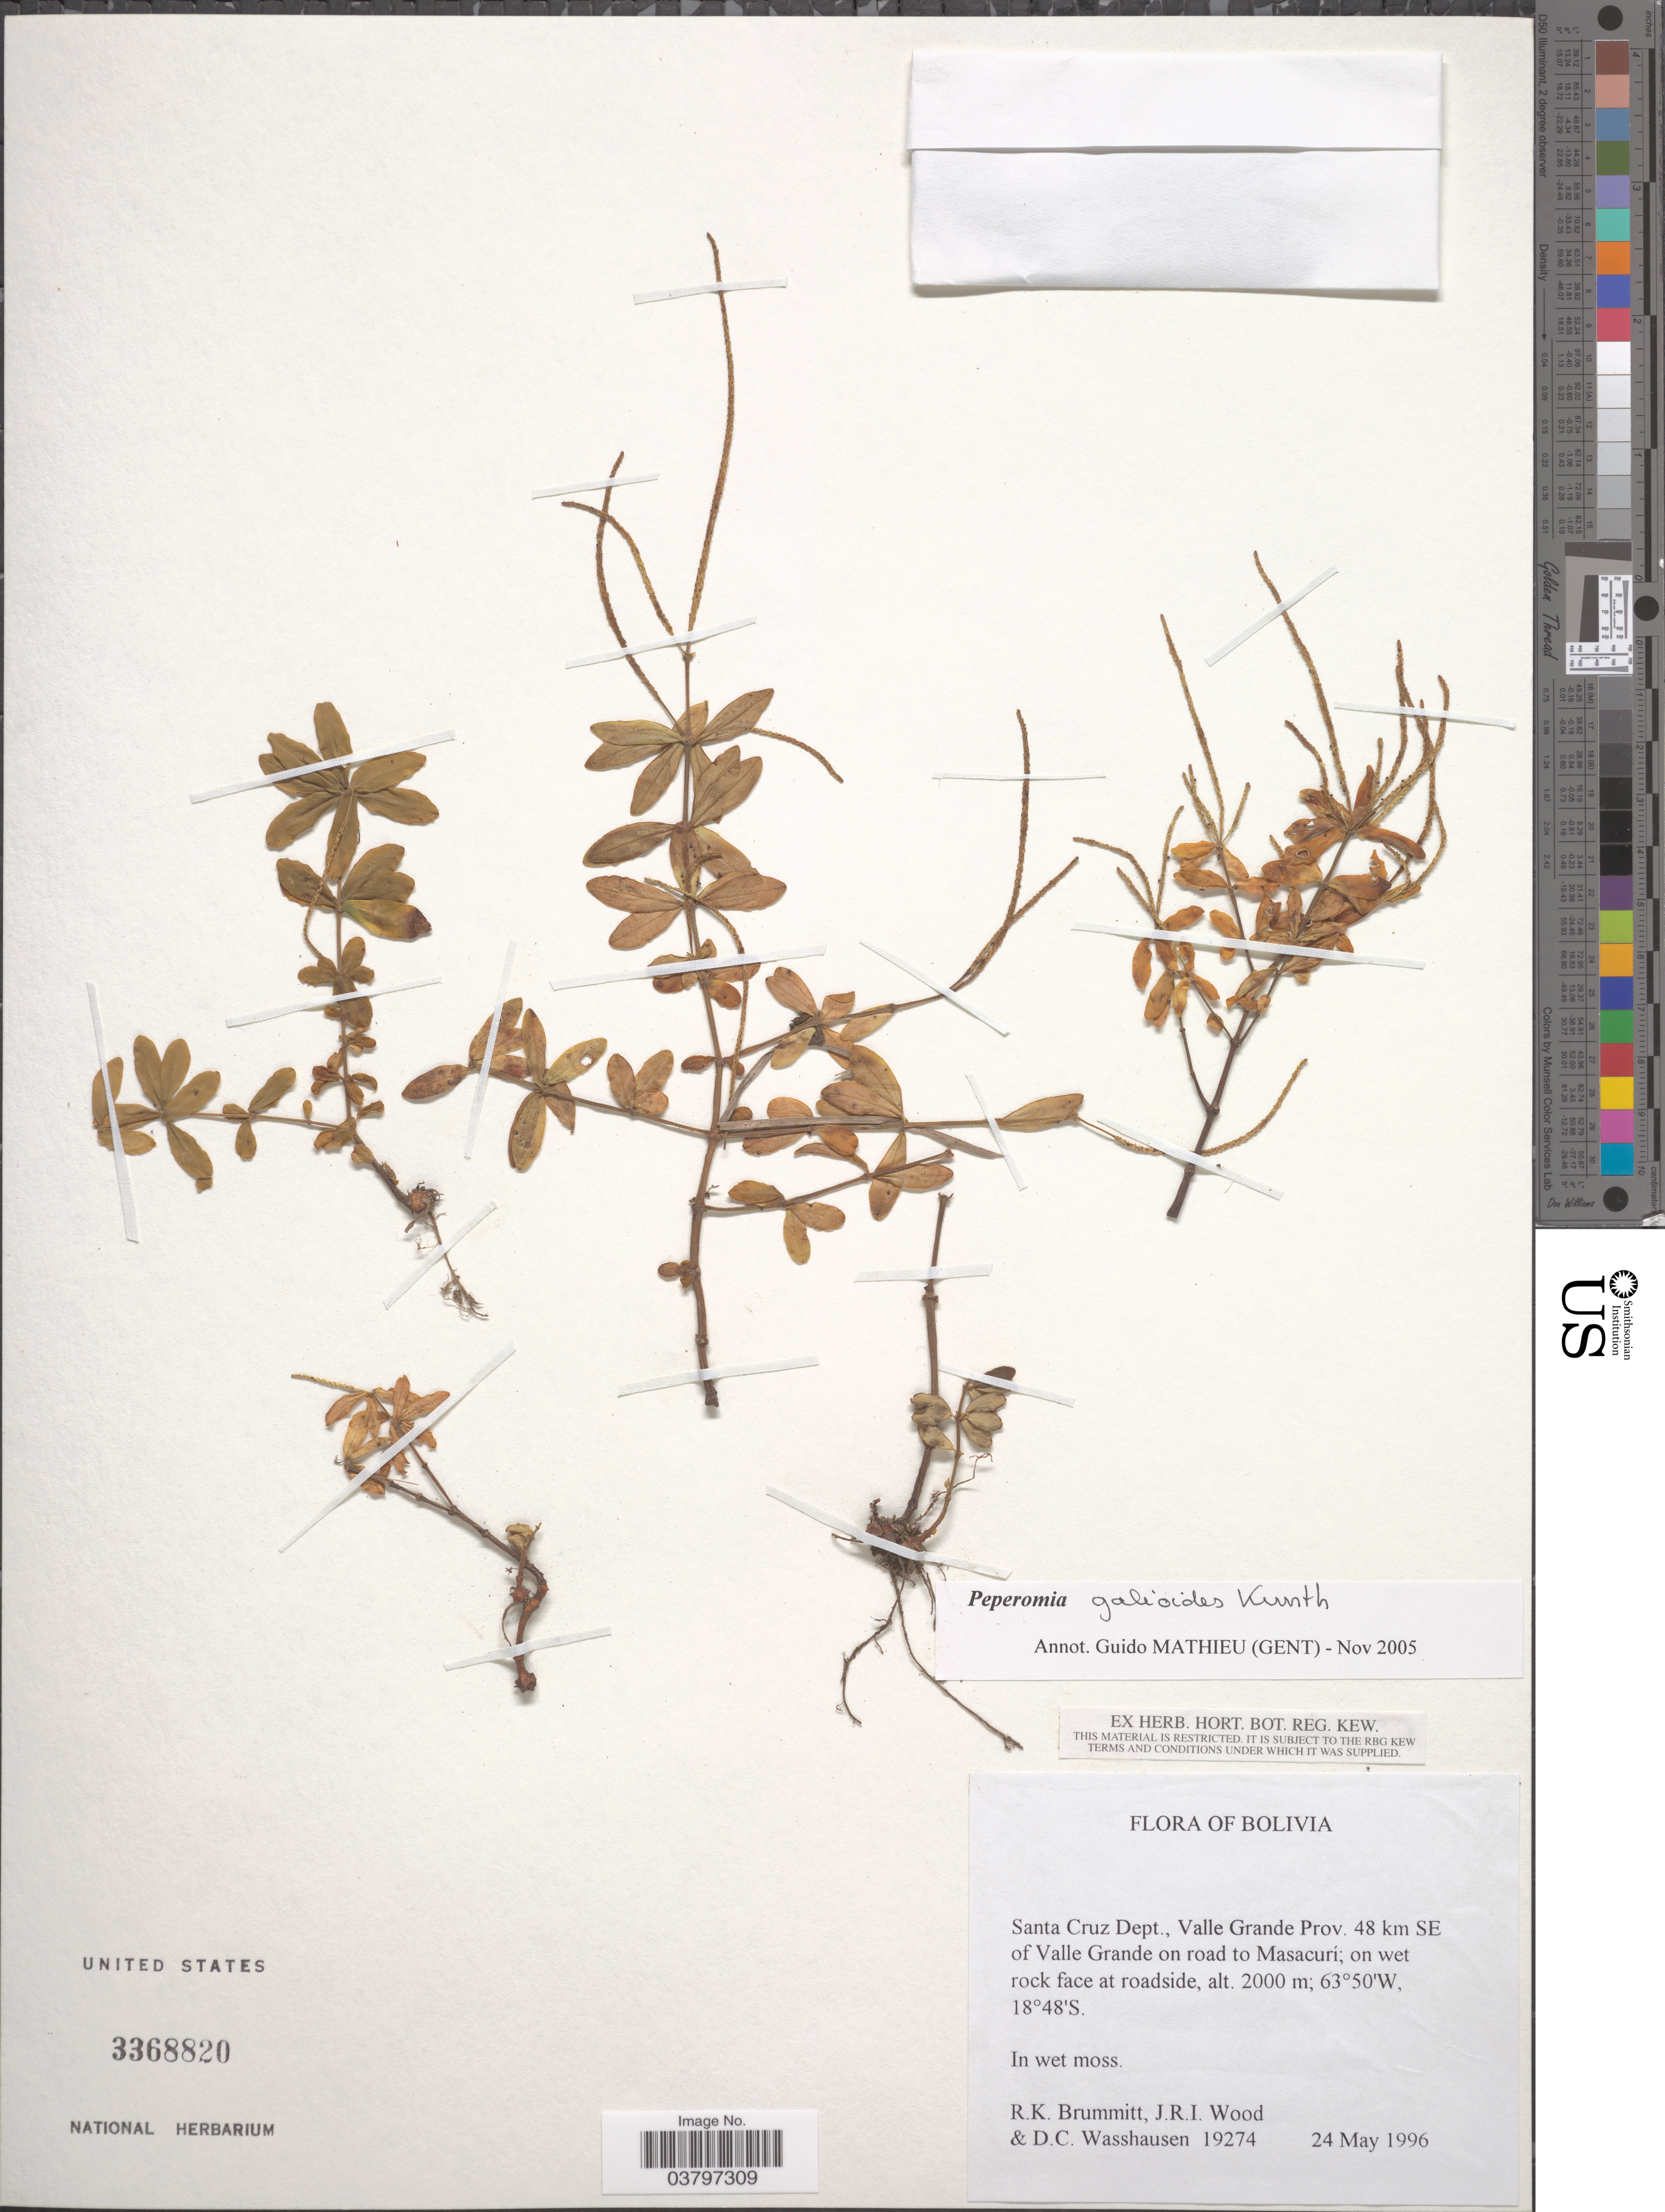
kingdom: Plantae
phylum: Tracheophyta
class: Magnoliopsida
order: Piperales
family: Piperaceae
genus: Peperomia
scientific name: Peperomia galioides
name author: Kunth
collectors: R. K. Brummitt, J. R. I. Wood & D. C. Wasshausen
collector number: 19274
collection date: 1996-05-24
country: Bolivia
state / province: Santa Cruz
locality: Santa Cruz Dept., Valle Grande Prov. 48 km SE of Valle Grande on road to Masacurí.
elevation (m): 2000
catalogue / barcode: US 3368820